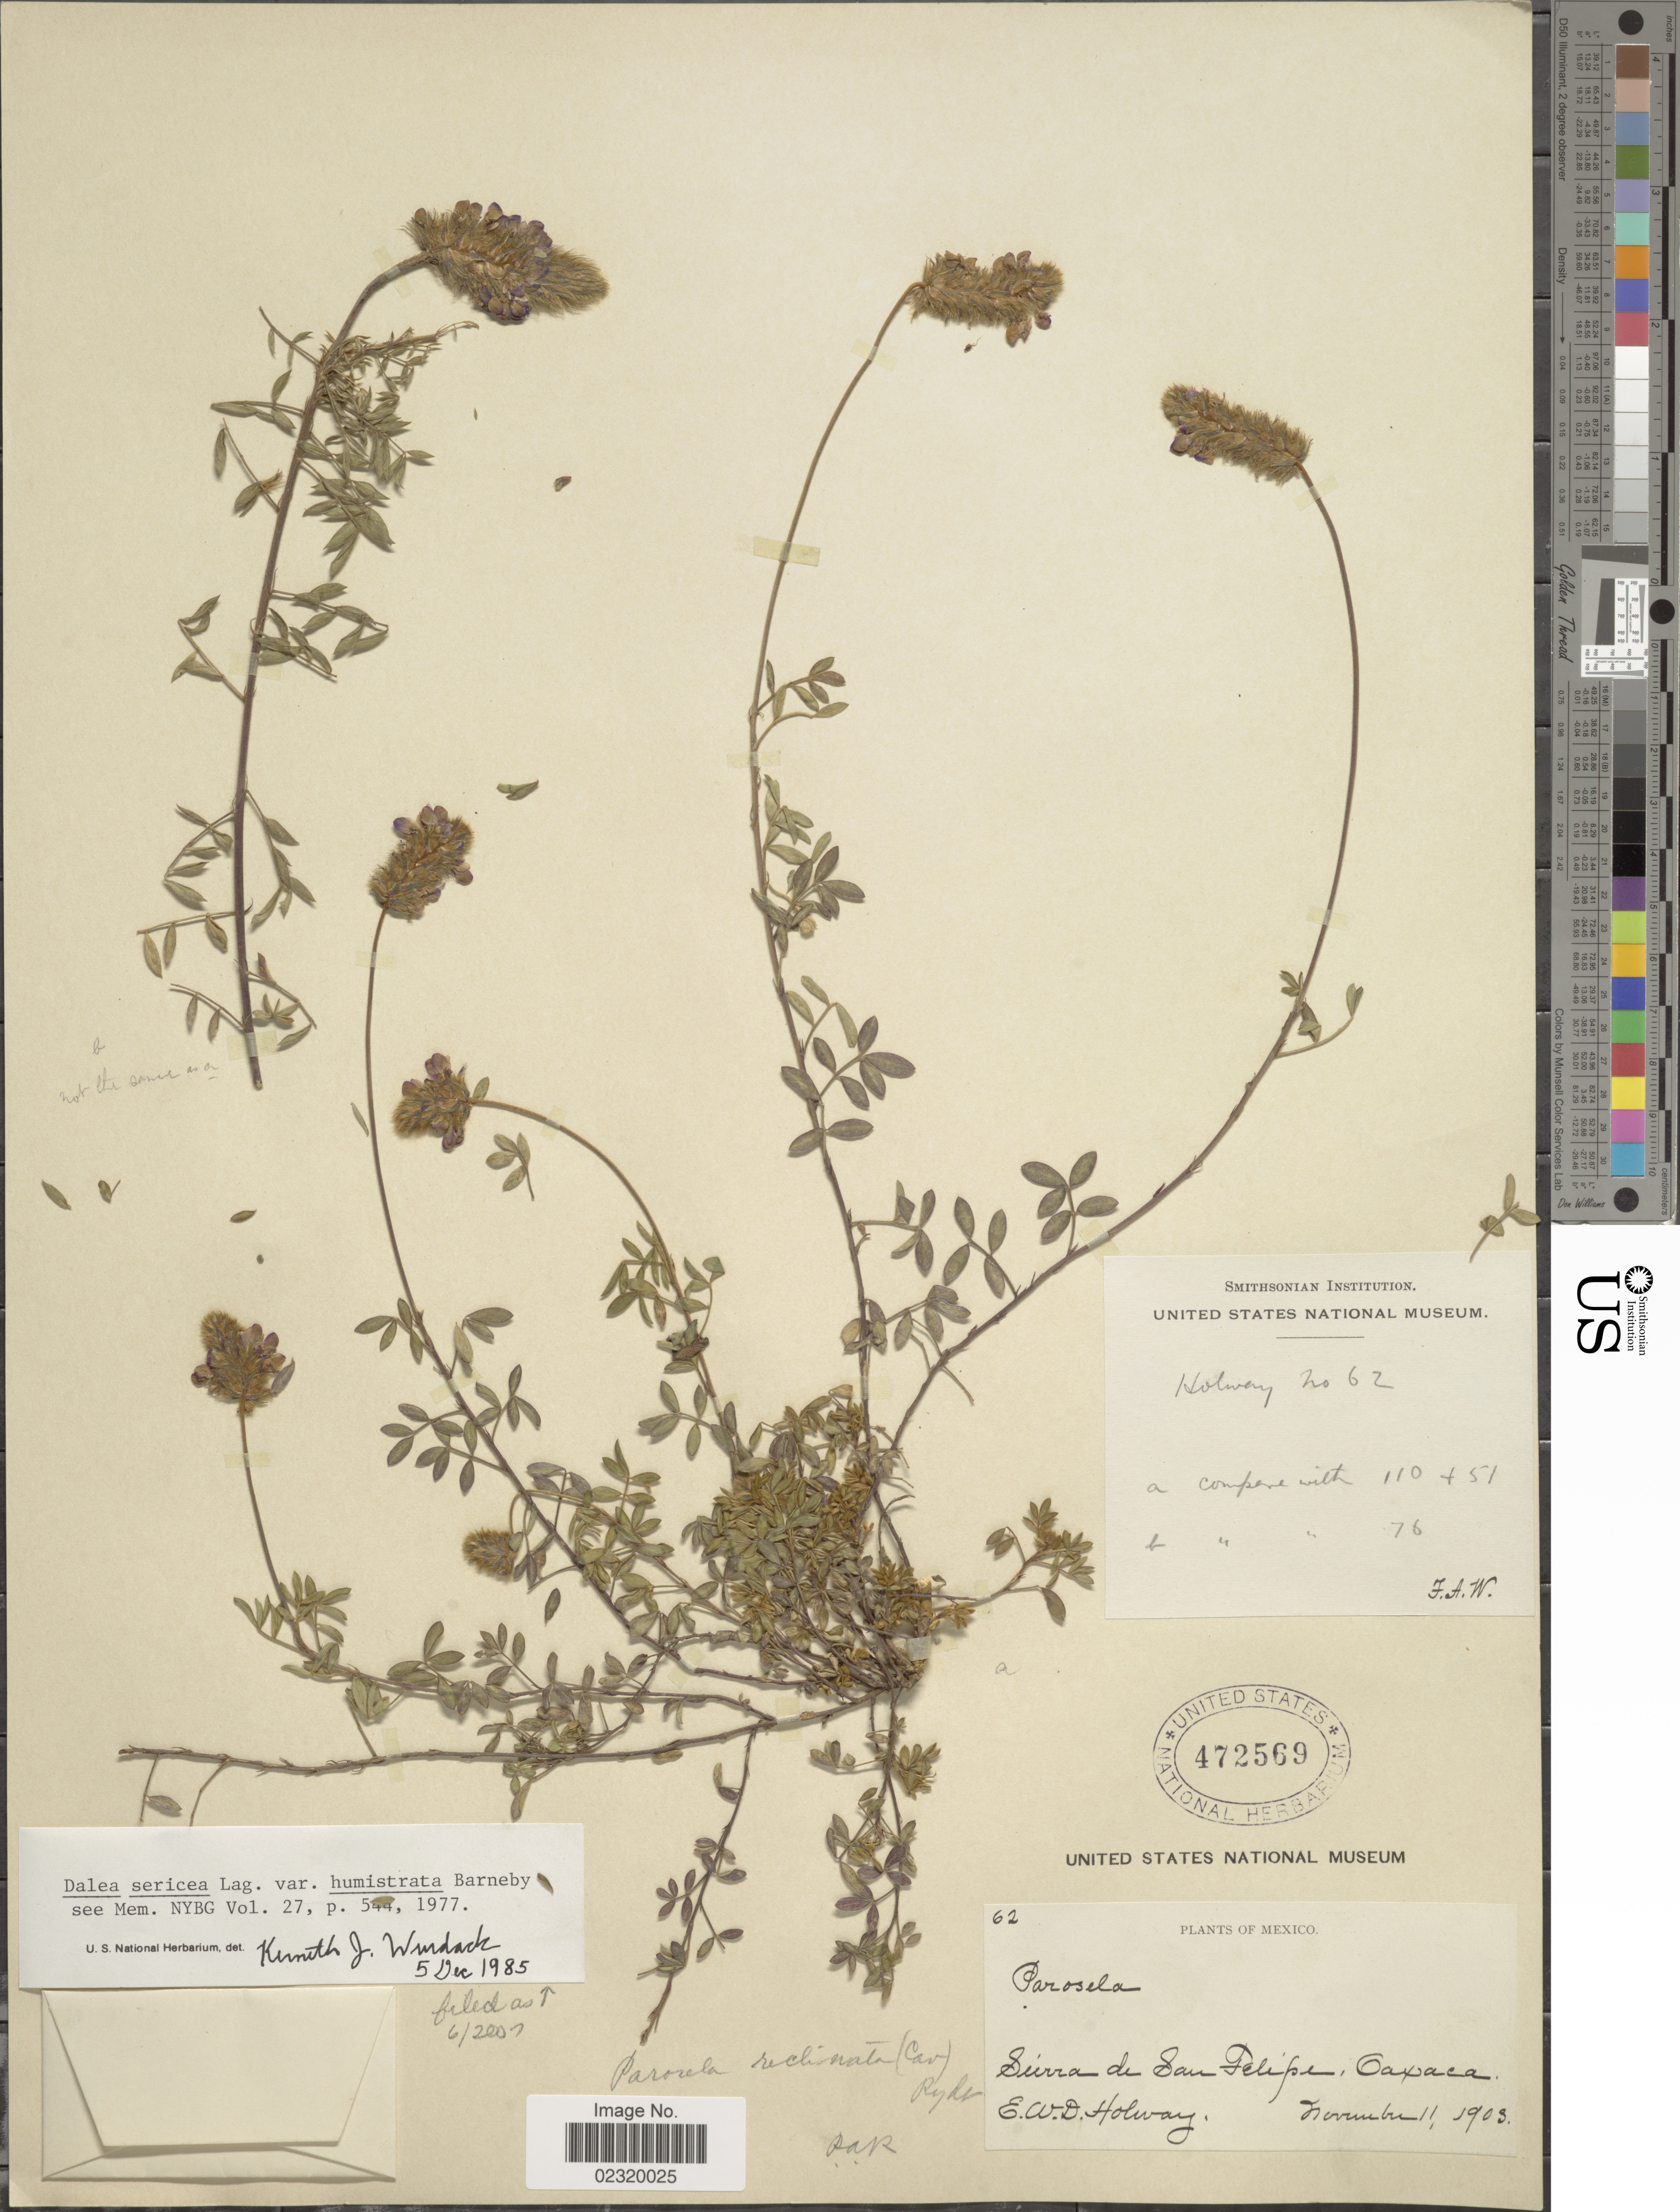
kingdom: Plantae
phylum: Tracheophyta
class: Magnoliopsida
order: Fabales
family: Fabaceae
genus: Dalea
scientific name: Dalea sericea var. humistrata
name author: Barneby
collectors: E. W. D. Holway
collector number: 62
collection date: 1903-11-11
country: Mexico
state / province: Oaxaca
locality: Sierra de San Felipe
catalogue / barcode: US 472569